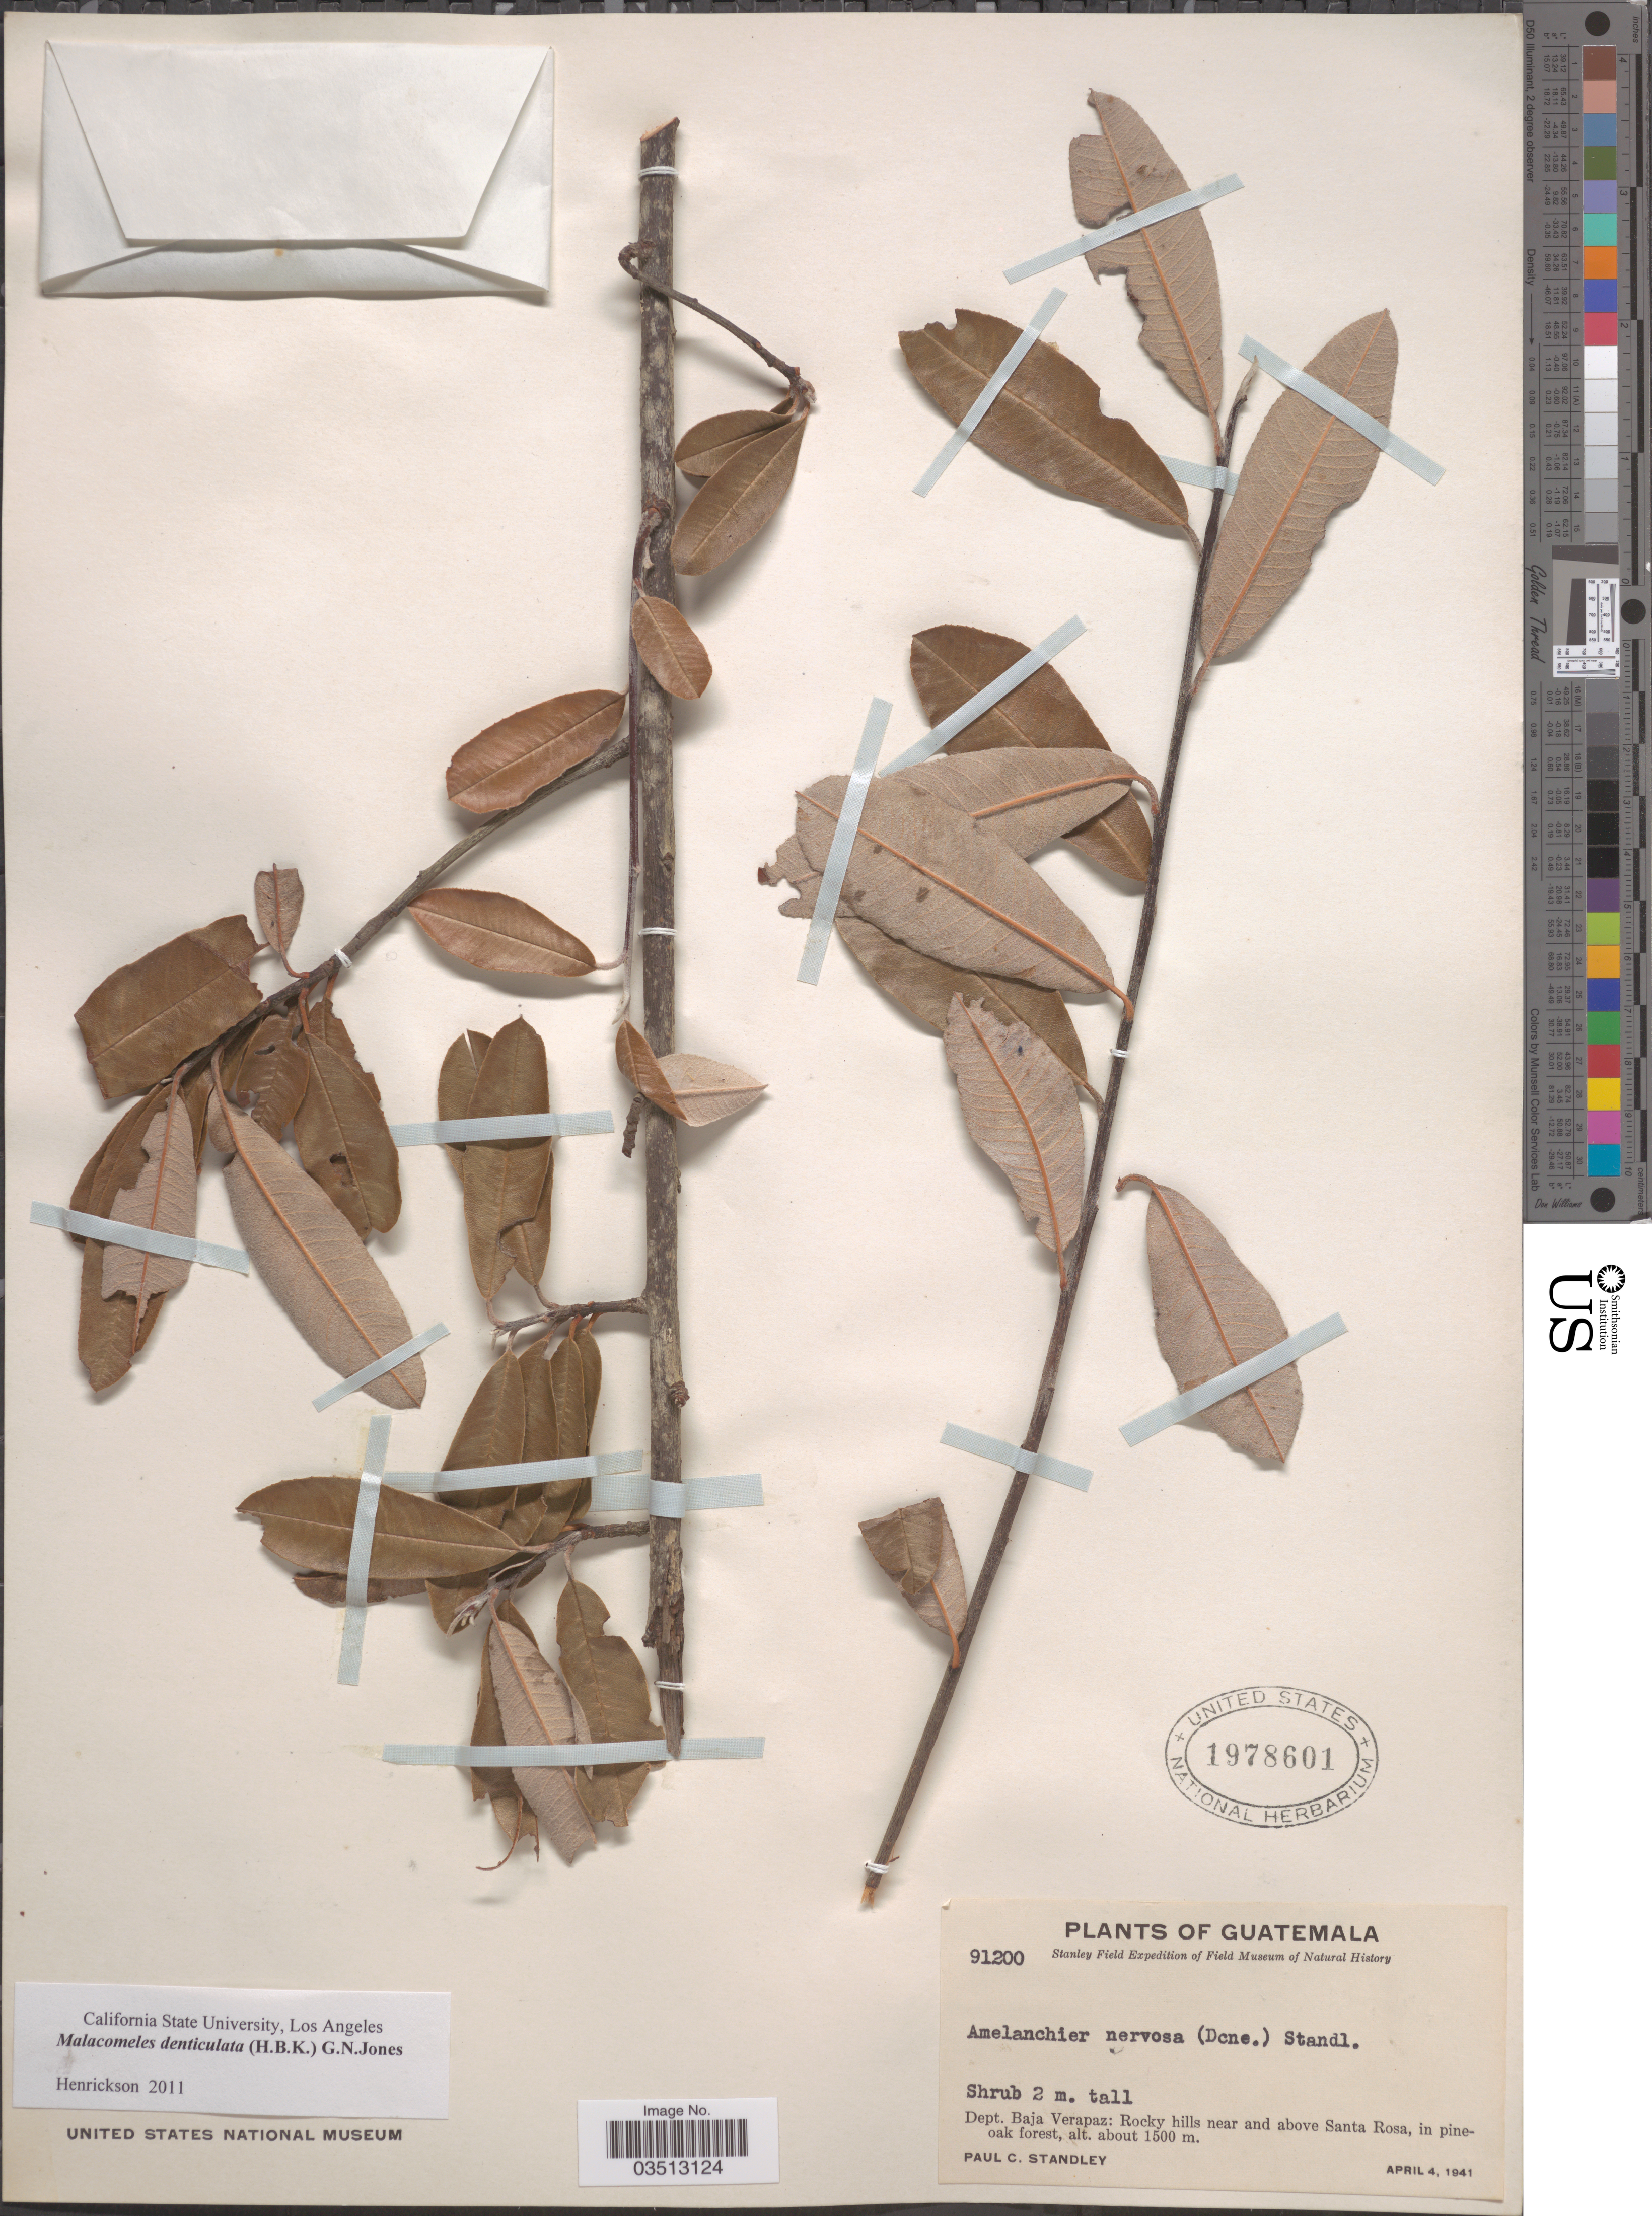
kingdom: Plantae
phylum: Tracheophyta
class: Magnoliopsida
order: Rosales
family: Rosaceae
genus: Malacomeles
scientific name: Malacomeles denticulata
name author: (Kunth) G.N. Jones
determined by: Henrickson, J.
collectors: P. C. Standley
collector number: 91200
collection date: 1941-04-04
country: Guatemala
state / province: Baja Verapaz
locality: Dept. Baja Verapaz: Rocky hills near and above Santa Rosa.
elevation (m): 1500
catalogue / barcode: US 1978601